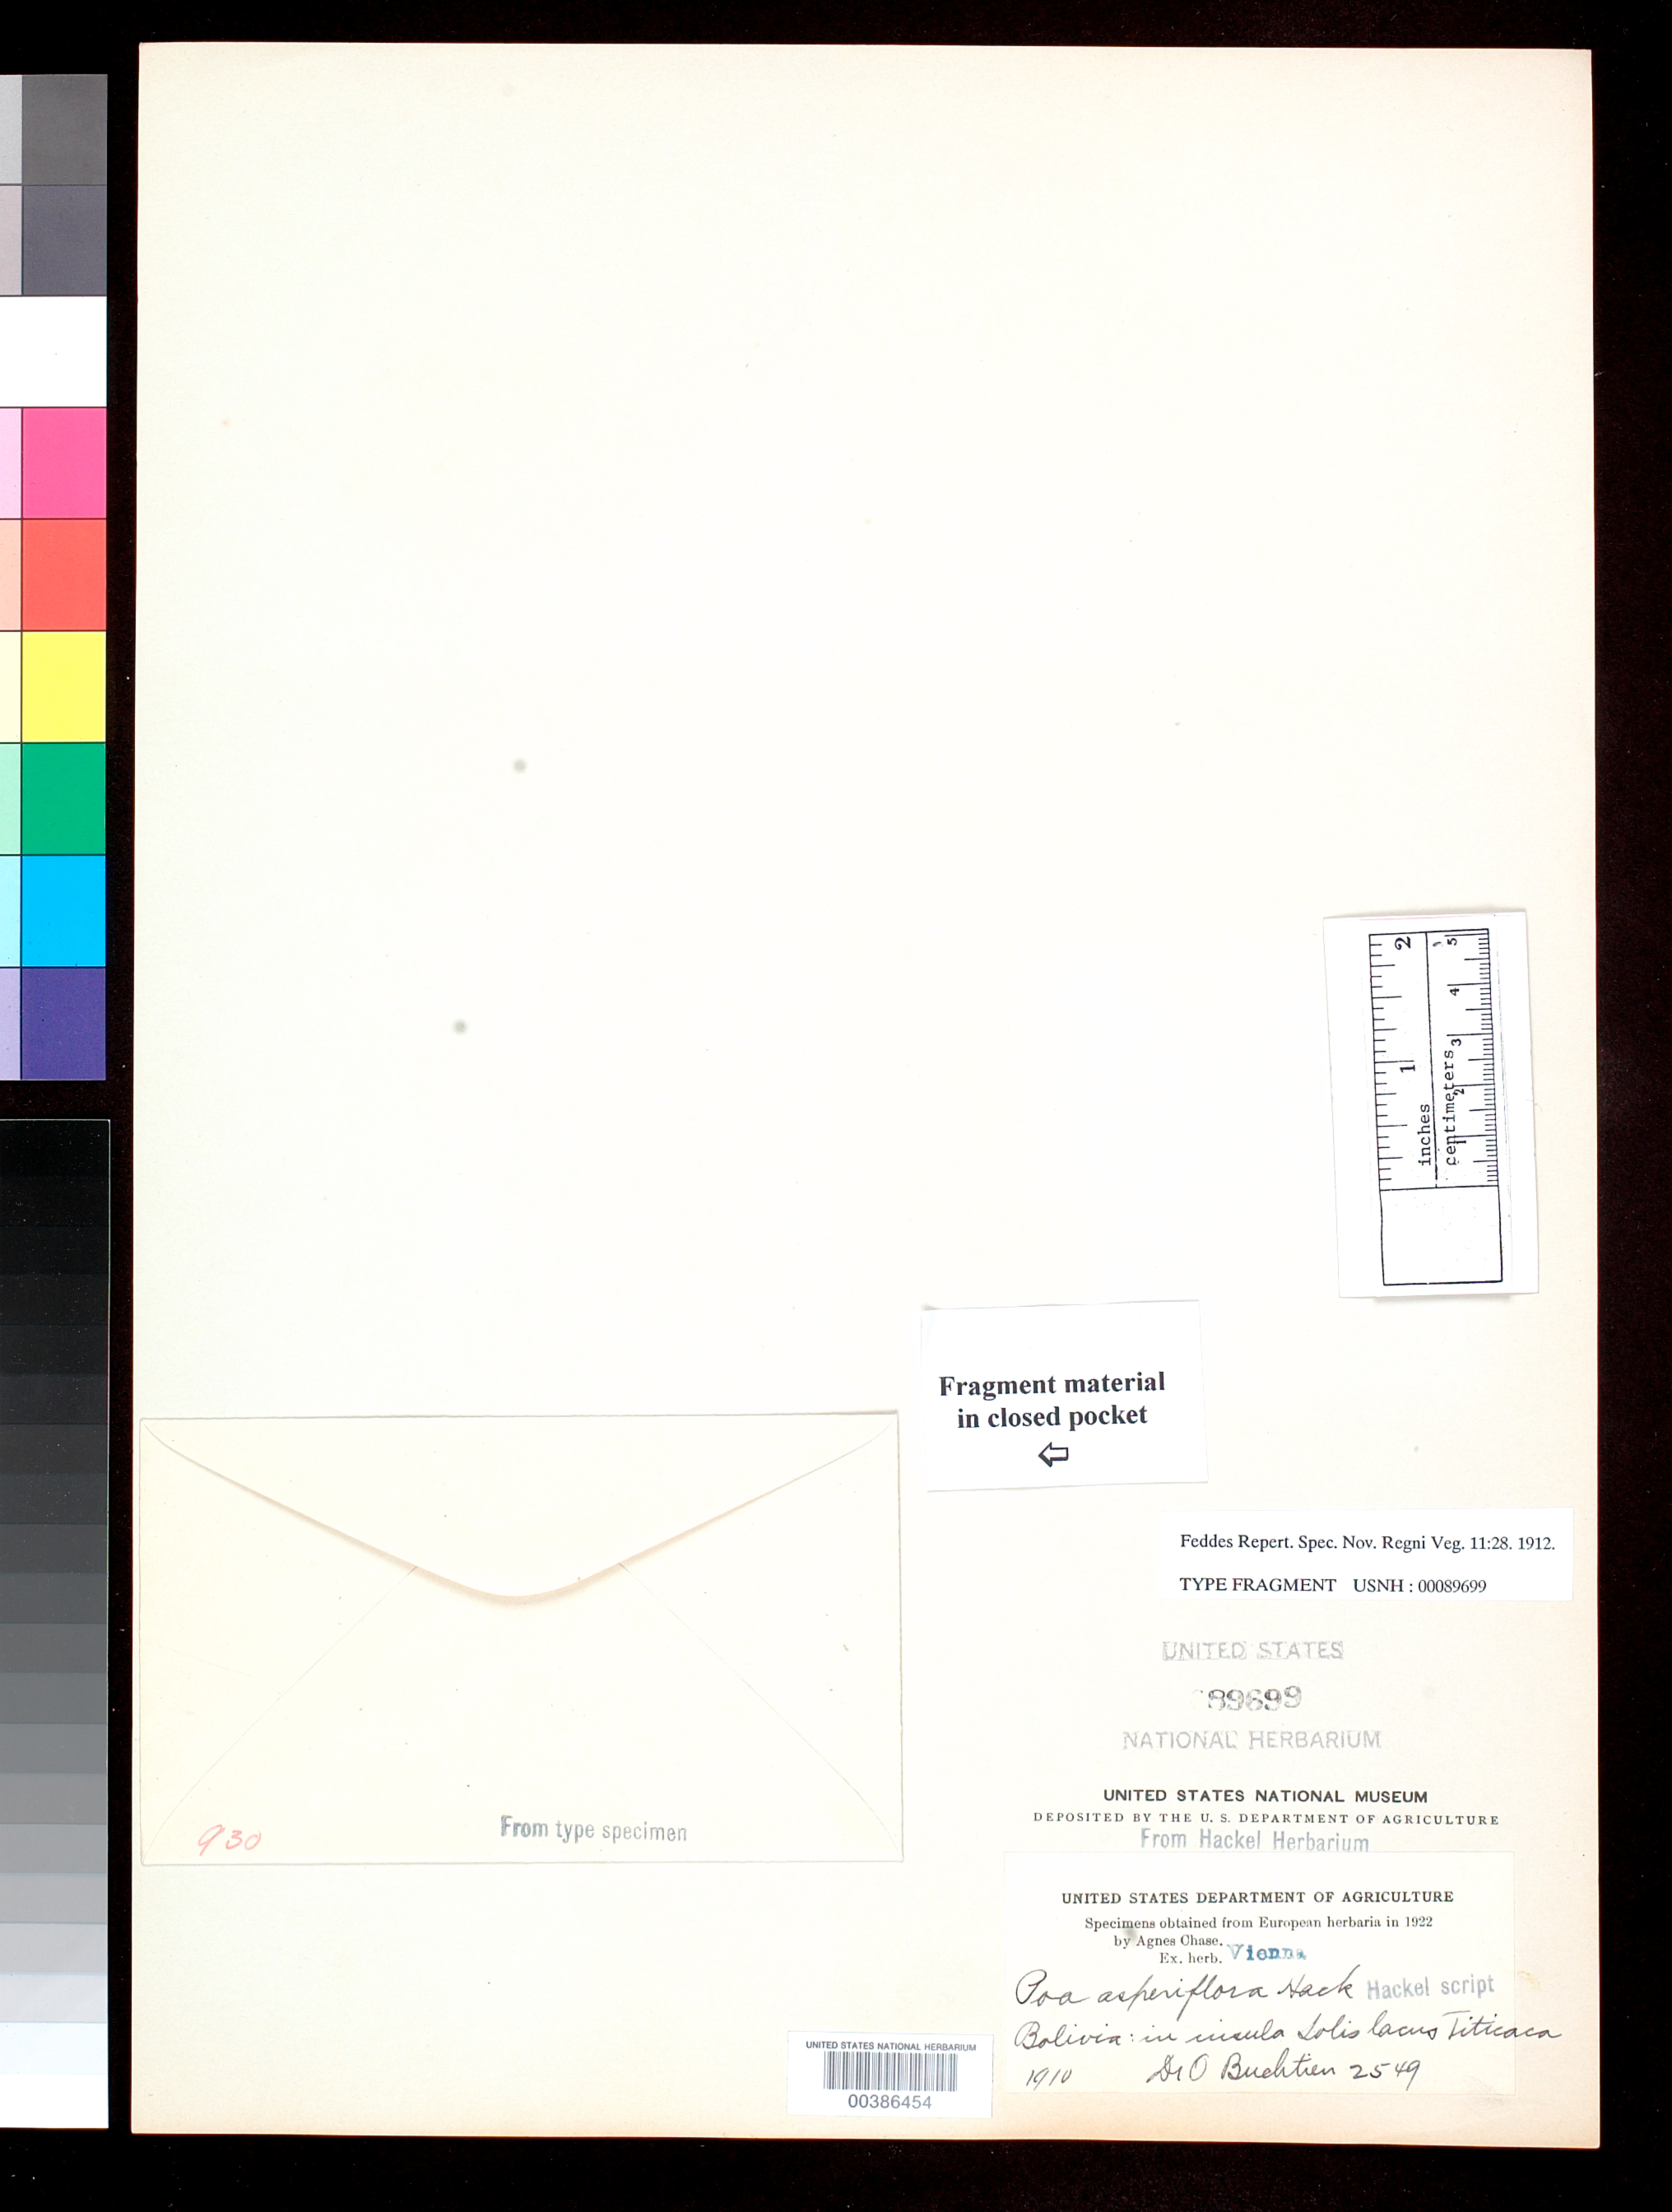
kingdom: Plantae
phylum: Tracheophyta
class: Liliopsida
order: Poales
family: Poaceae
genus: Poa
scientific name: Poa asperiflora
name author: Hack.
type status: Isotype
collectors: O. Buchtien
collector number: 2549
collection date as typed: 1910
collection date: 1910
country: Bolivia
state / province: La Paz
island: Isla del Sol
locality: Insula Solis Lacus Titicaca. [Isla del Sol, Lake Titicaca].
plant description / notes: Fragmentary material of type specimen ex herb. Vienna.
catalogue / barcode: US 89699